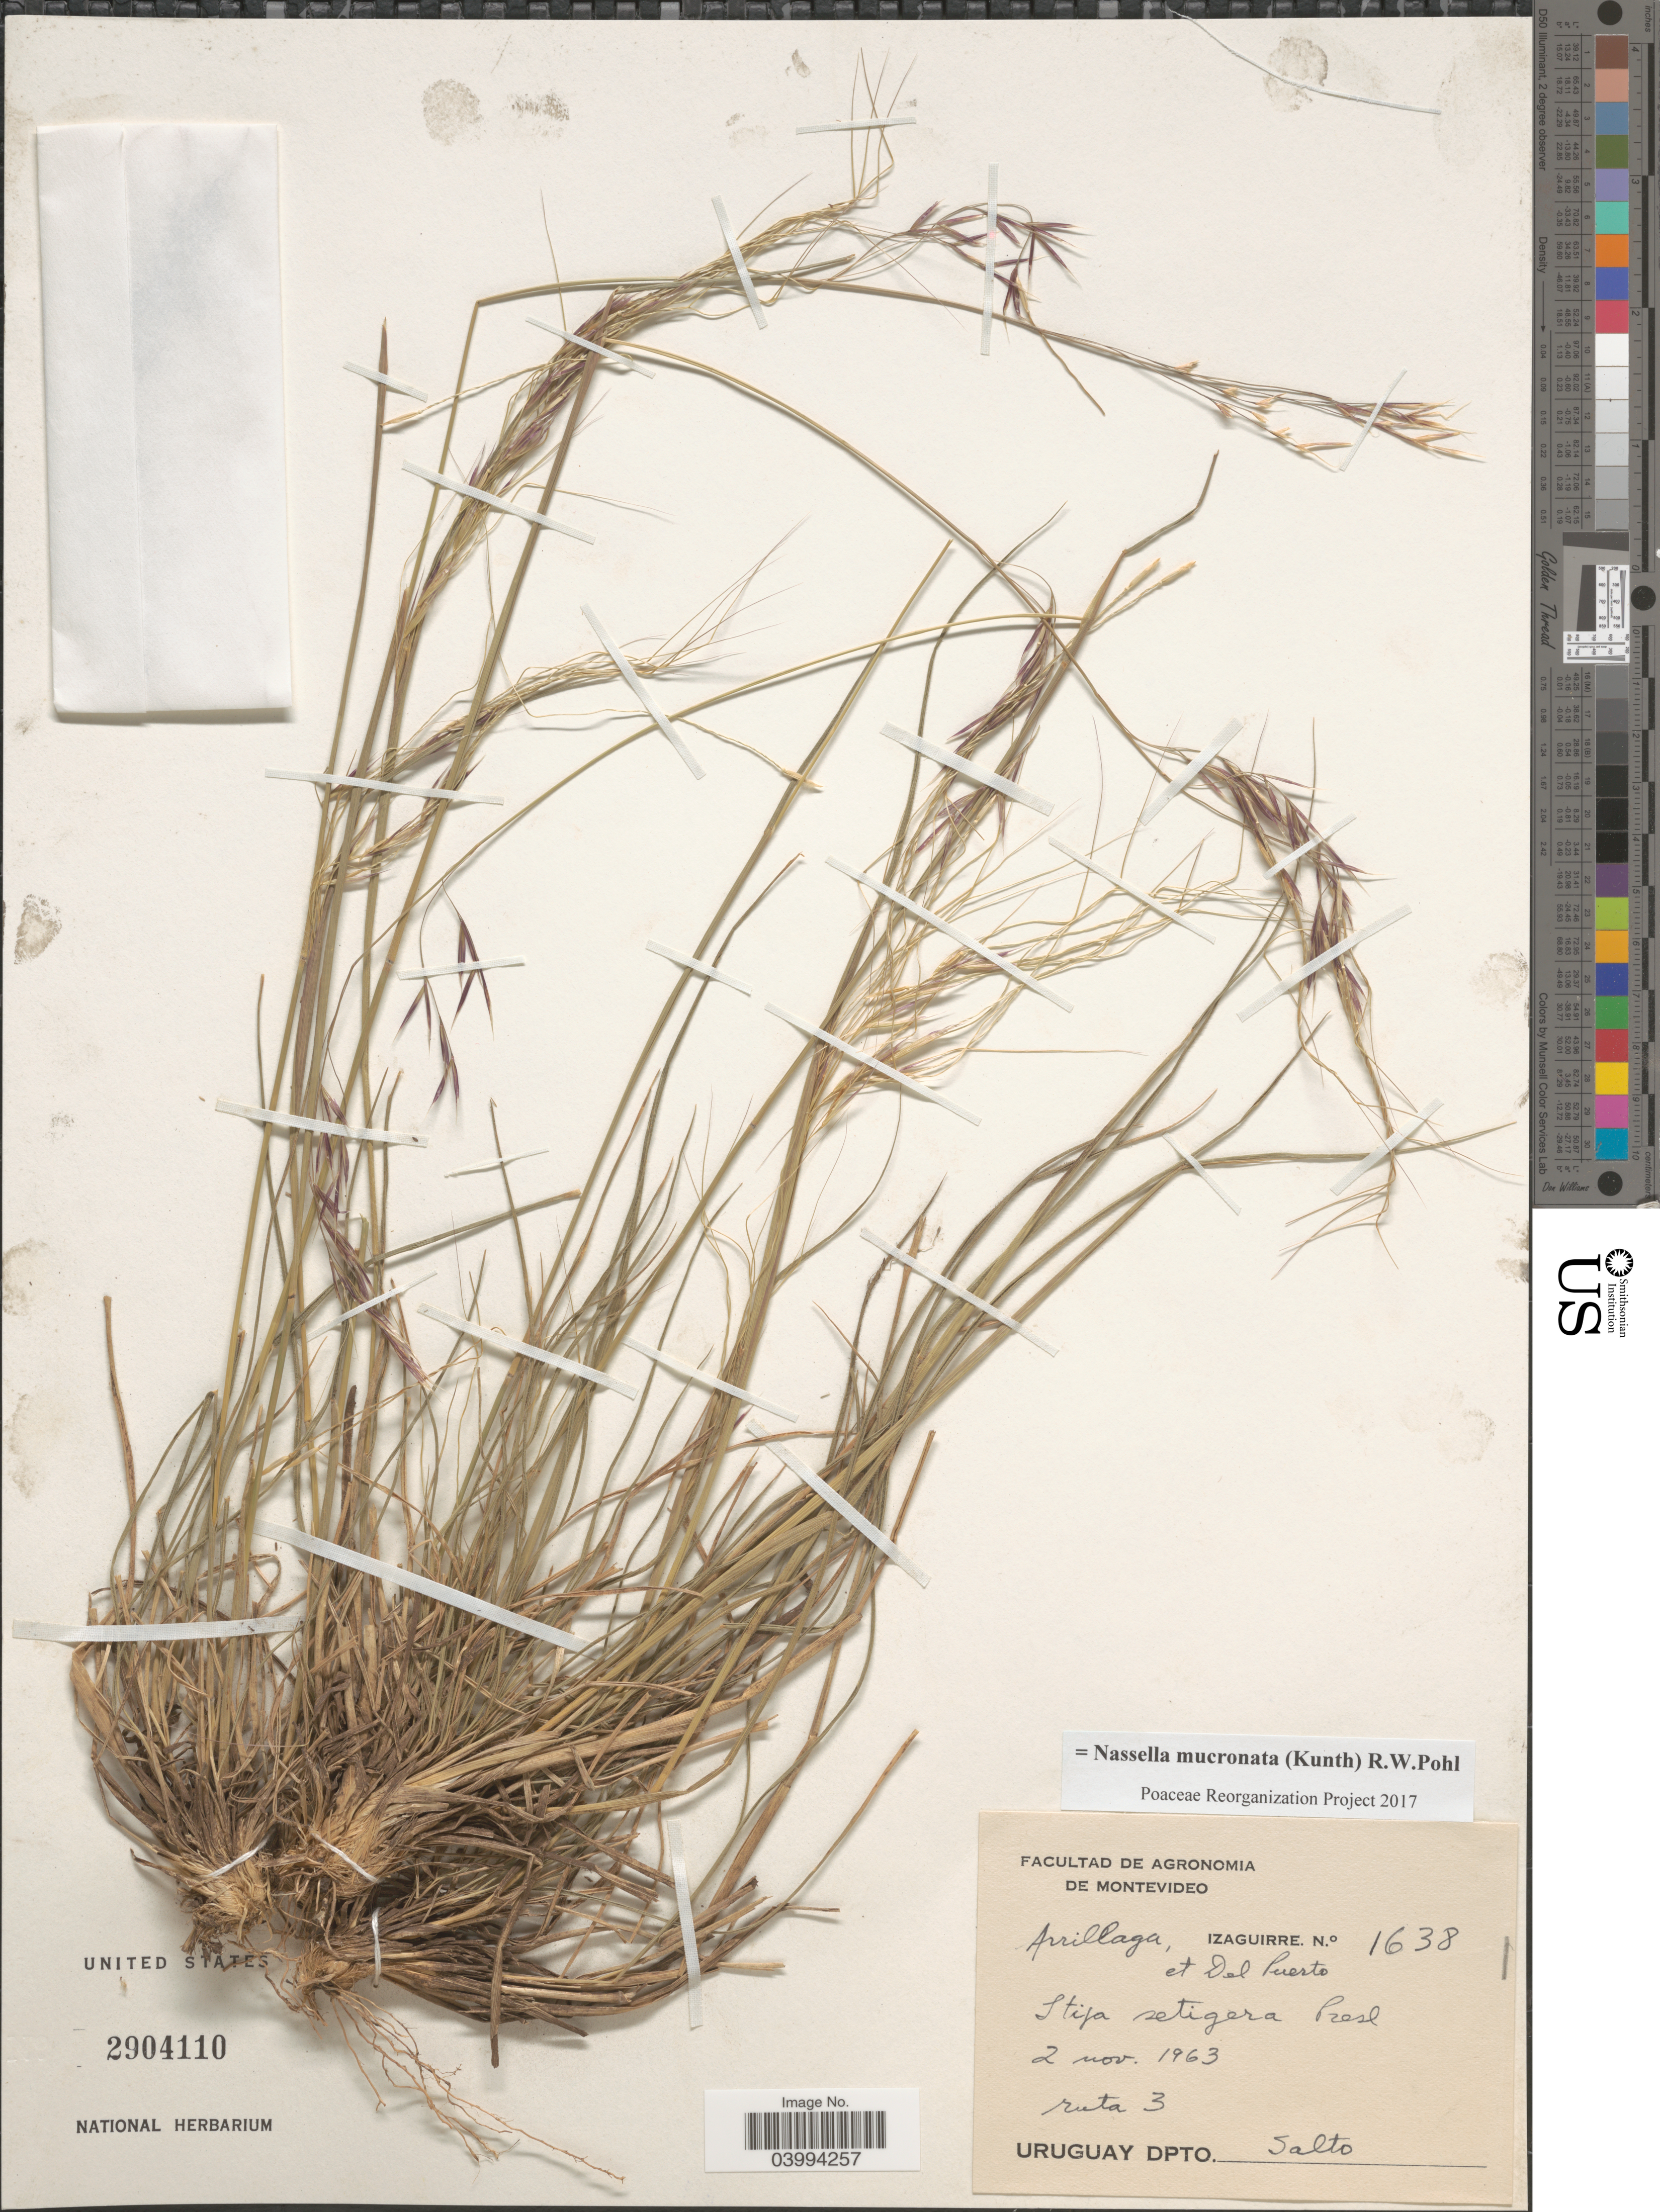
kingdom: Plantae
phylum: Tracheophyta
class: Liliopsida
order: Poales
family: Poaceae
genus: Nassella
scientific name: Nassella mucronata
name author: (Kunth) R.W. Pohl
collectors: -. Arrillaga-Izaguirre & Del Puerto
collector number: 1638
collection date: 1963-11-02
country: Uruguay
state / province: Salto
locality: Ruta 3. Dpto. Salto.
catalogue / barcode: US 2904110